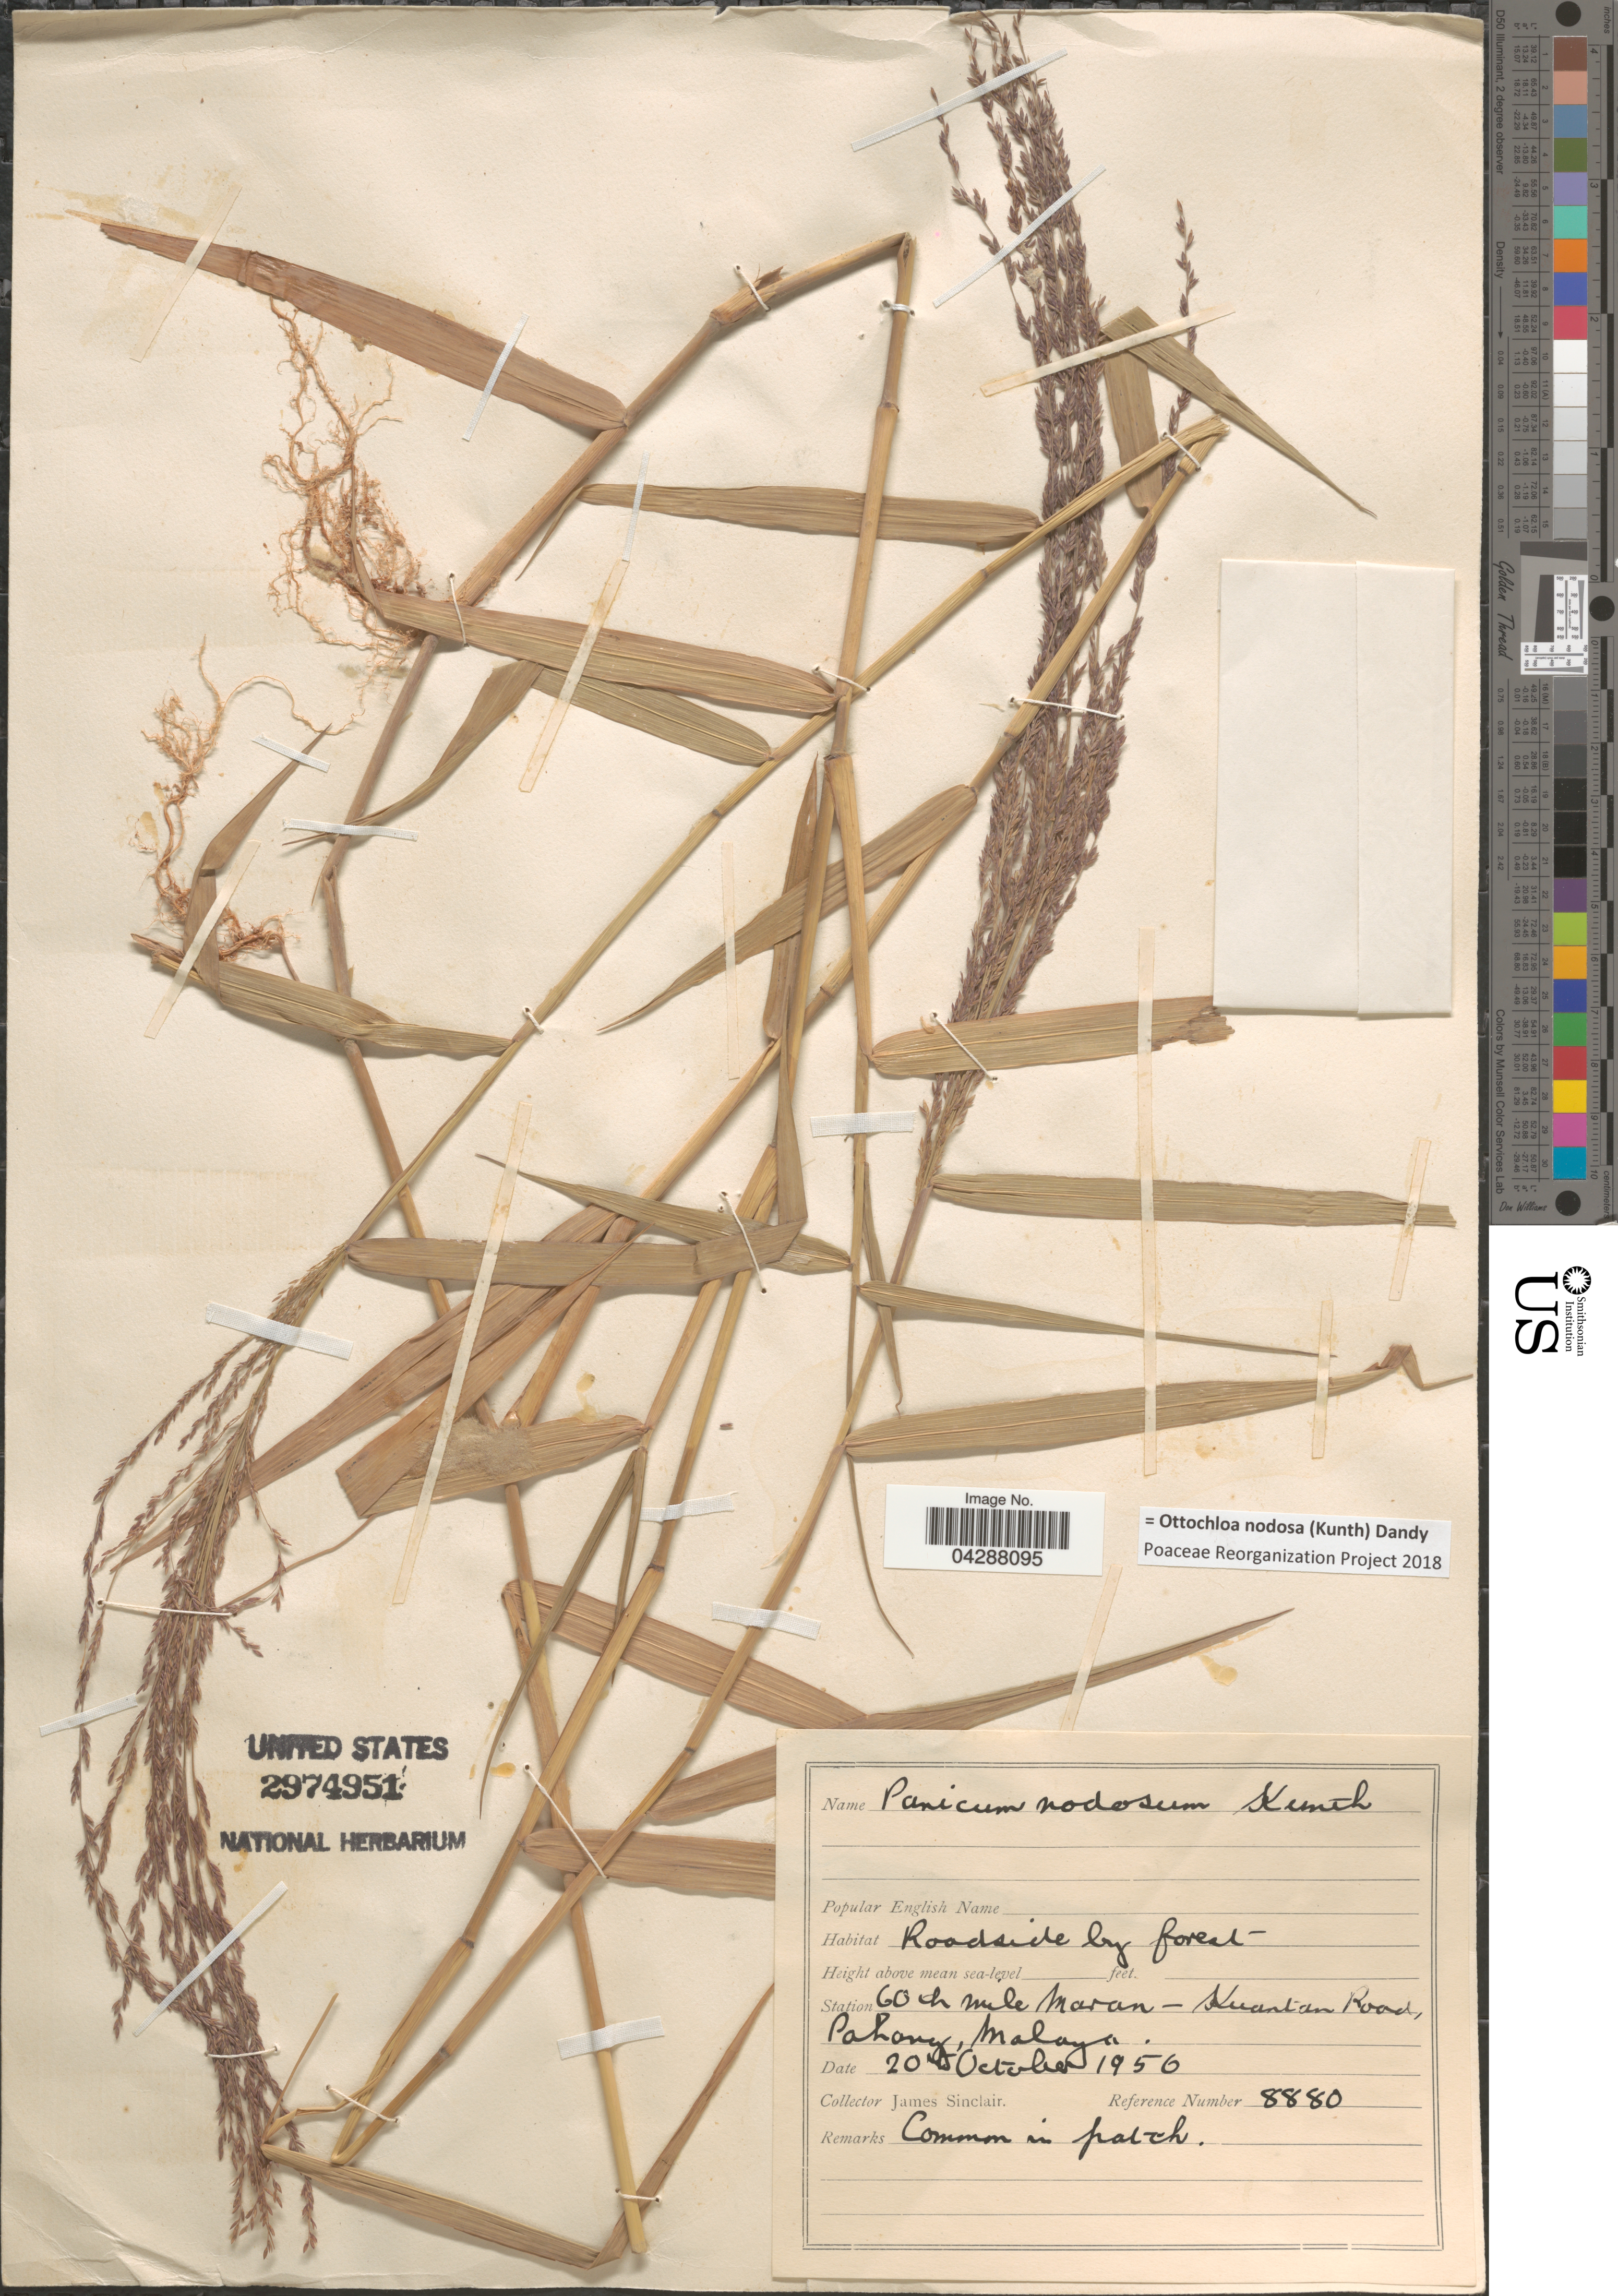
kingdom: Plantae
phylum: Tracheophyta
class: Liliopsida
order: Poales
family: Poaceae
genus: Ottochloa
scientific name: Ottochloa nodosa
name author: (Kunth) Dandy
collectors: J. Sinclair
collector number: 8880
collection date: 1956-10-20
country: Malaysia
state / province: Pahang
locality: Station 60th mile Maran-Kuantan Road, Malaya.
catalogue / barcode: US 2974951